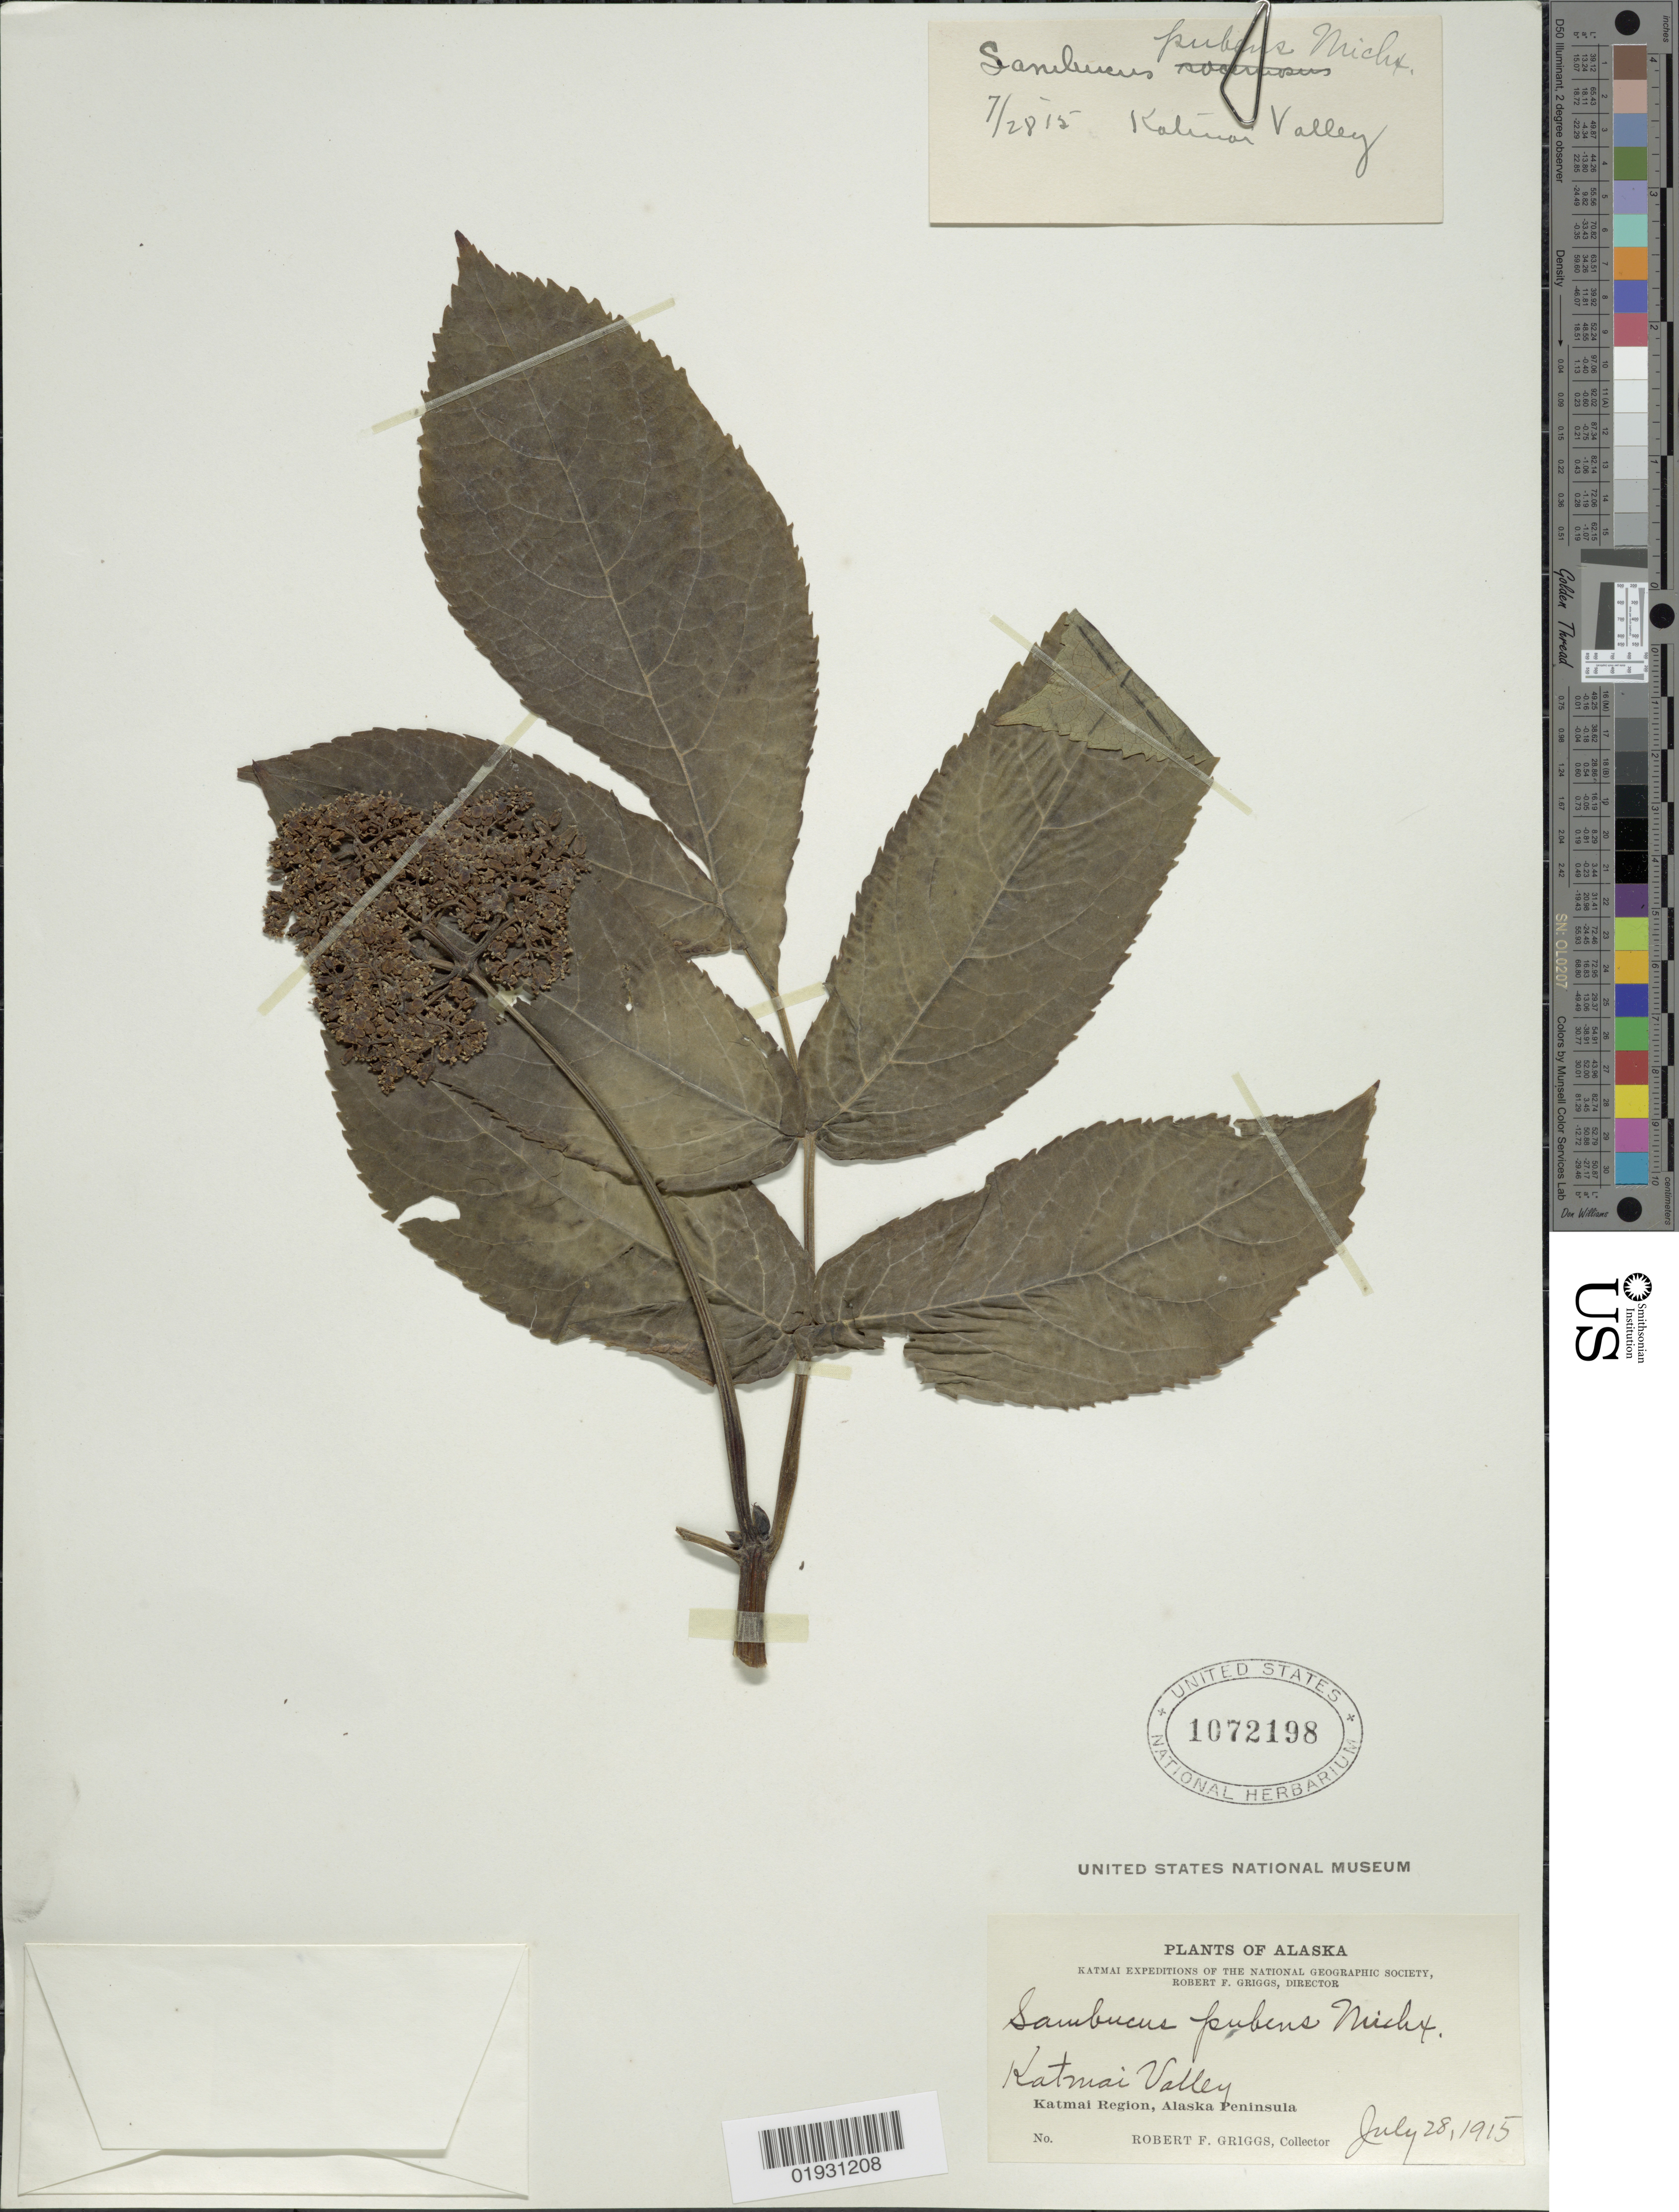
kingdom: Plantae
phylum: Tracheophyta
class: Magnoliopsida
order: Dipsacales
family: Viburnaceae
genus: Sambucus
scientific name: Sambucus pubens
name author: Michx.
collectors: R. F. Griggs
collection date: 1915-07-28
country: United States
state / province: Alaska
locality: Katmai Valley, Katmai Region, Alaska Peninsula.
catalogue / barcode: US 1072198